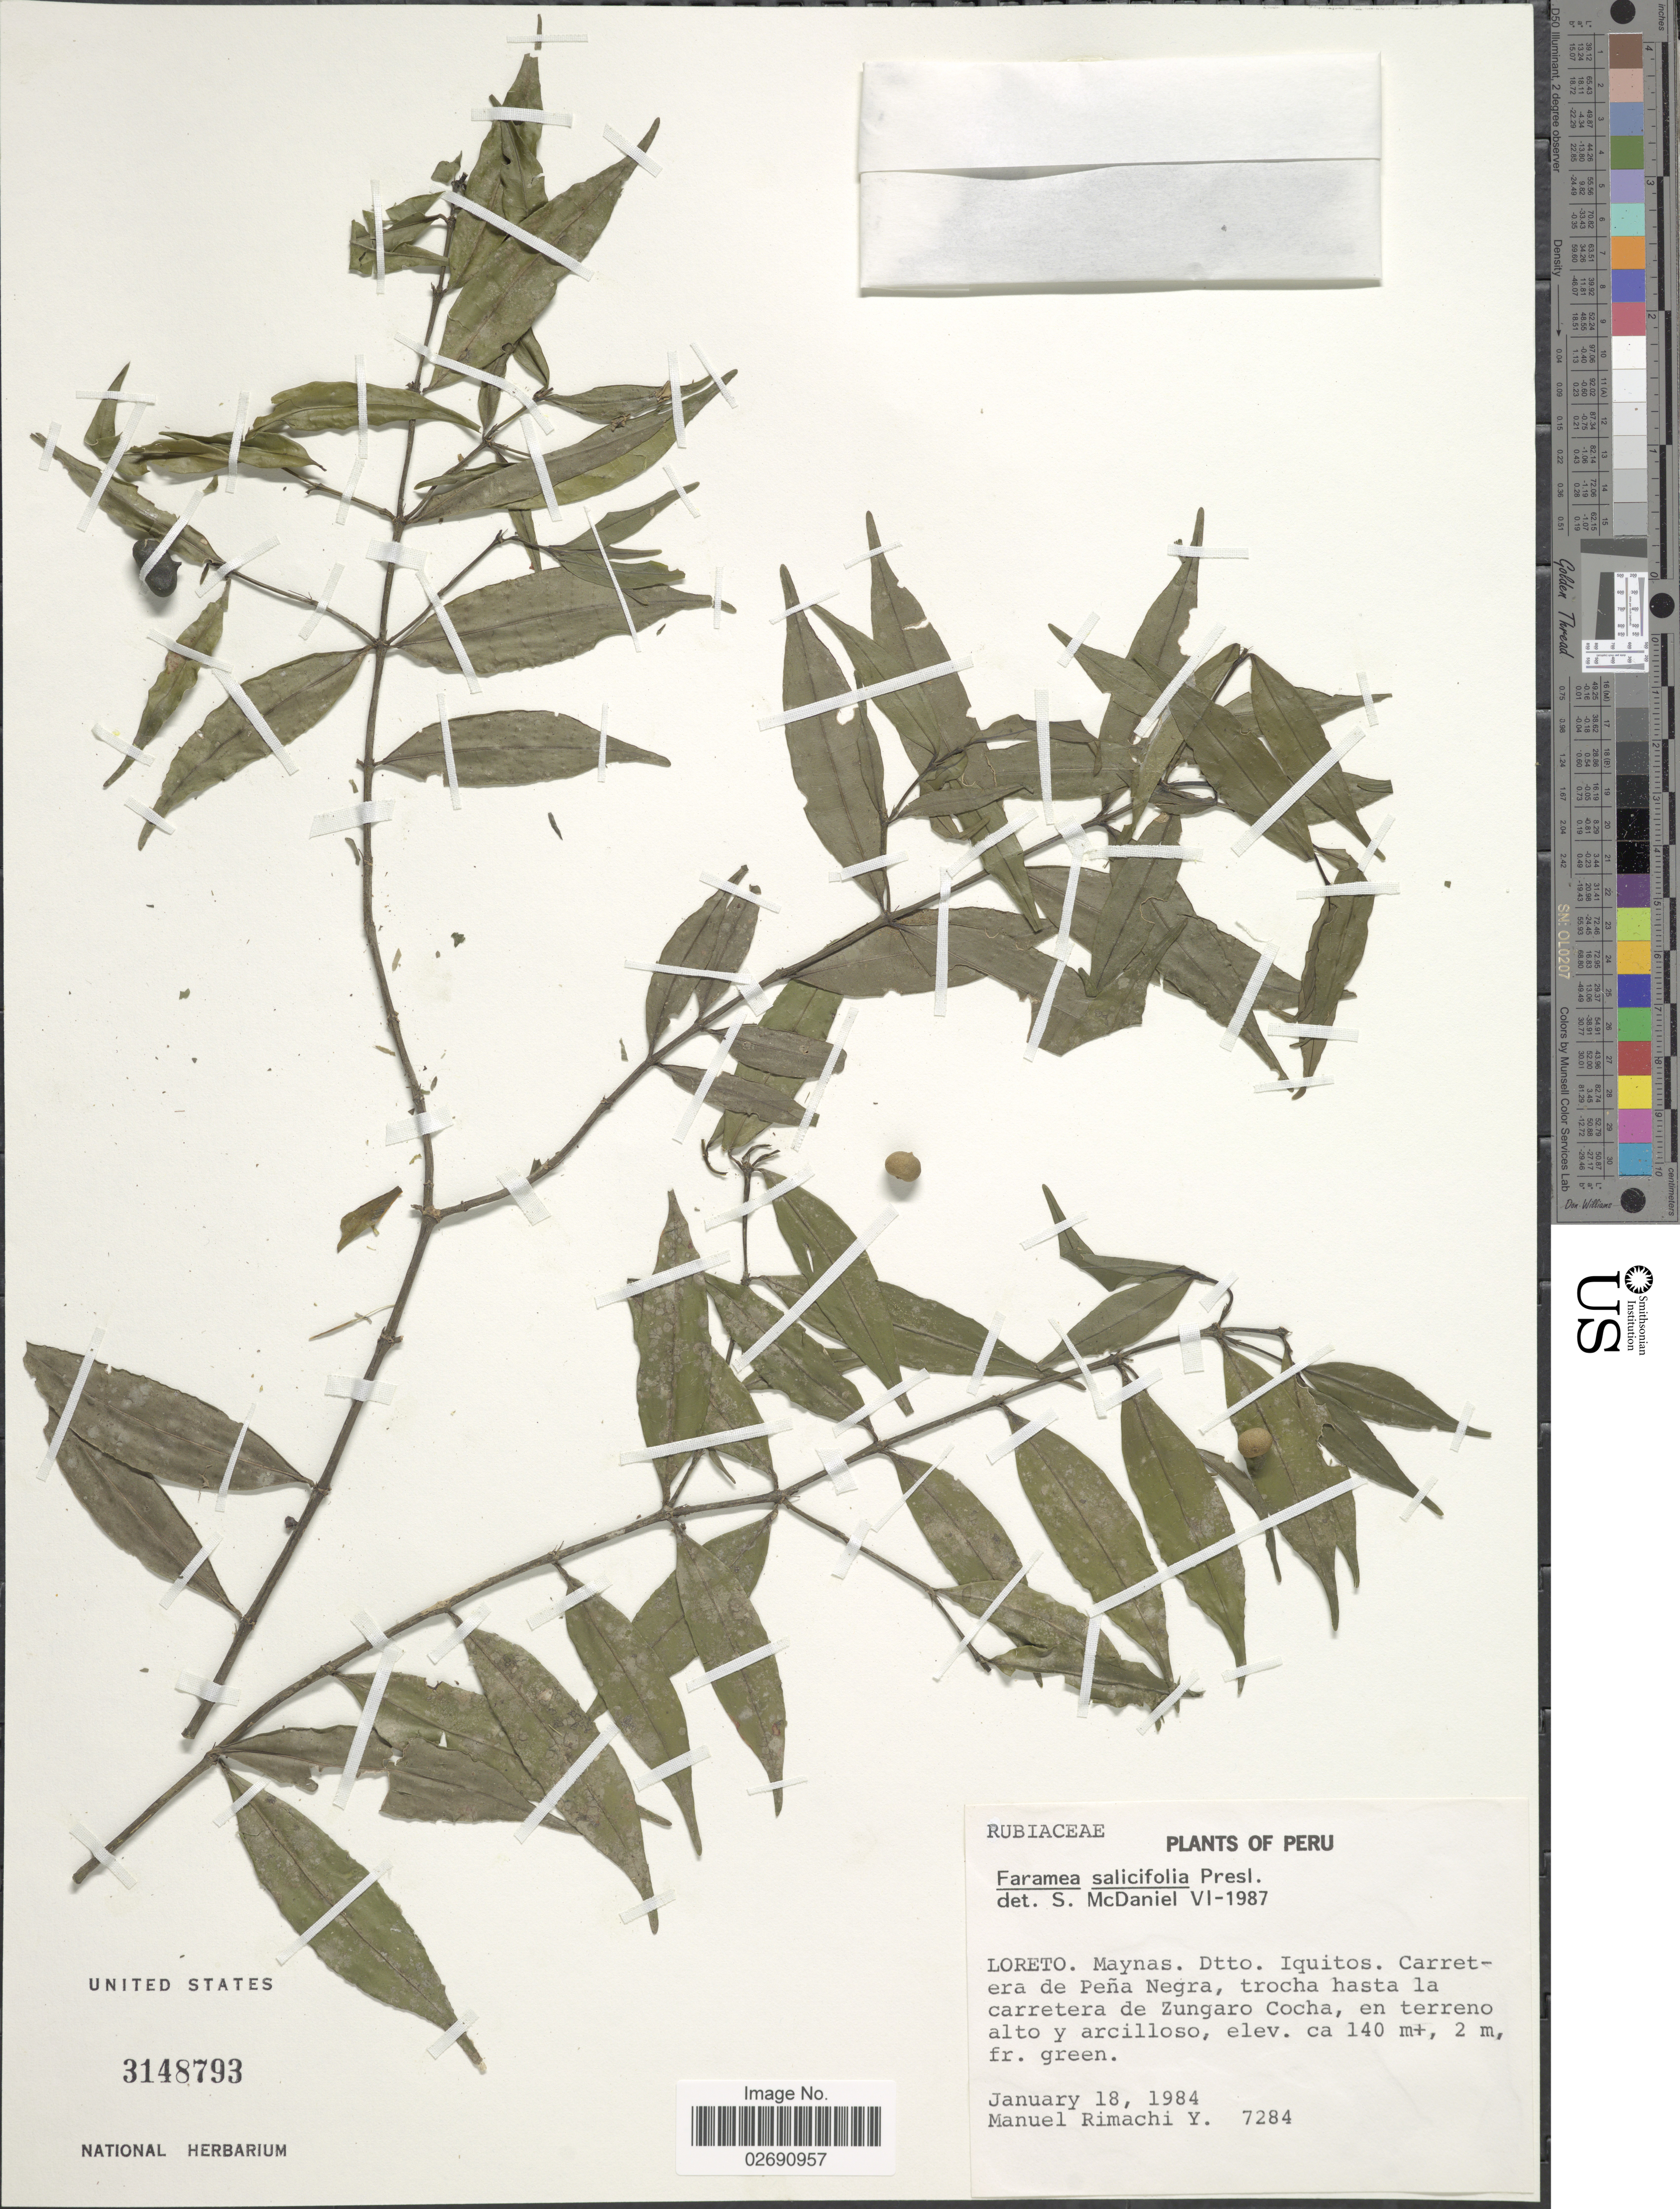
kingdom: Plantae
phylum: Tracheophyta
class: Magnoliopsida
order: Gentianales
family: Rubiaceae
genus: Faramea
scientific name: Faramea salicifolia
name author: C. Presl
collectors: M. Rimachi Y.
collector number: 7284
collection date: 1984-01-18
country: Peru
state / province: Loreto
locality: Maynas. Dtto. Iquitos. Carretera de Pena Negra, trocha hasta la carretera de Zungaro Cocha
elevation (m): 140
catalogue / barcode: US 3148793